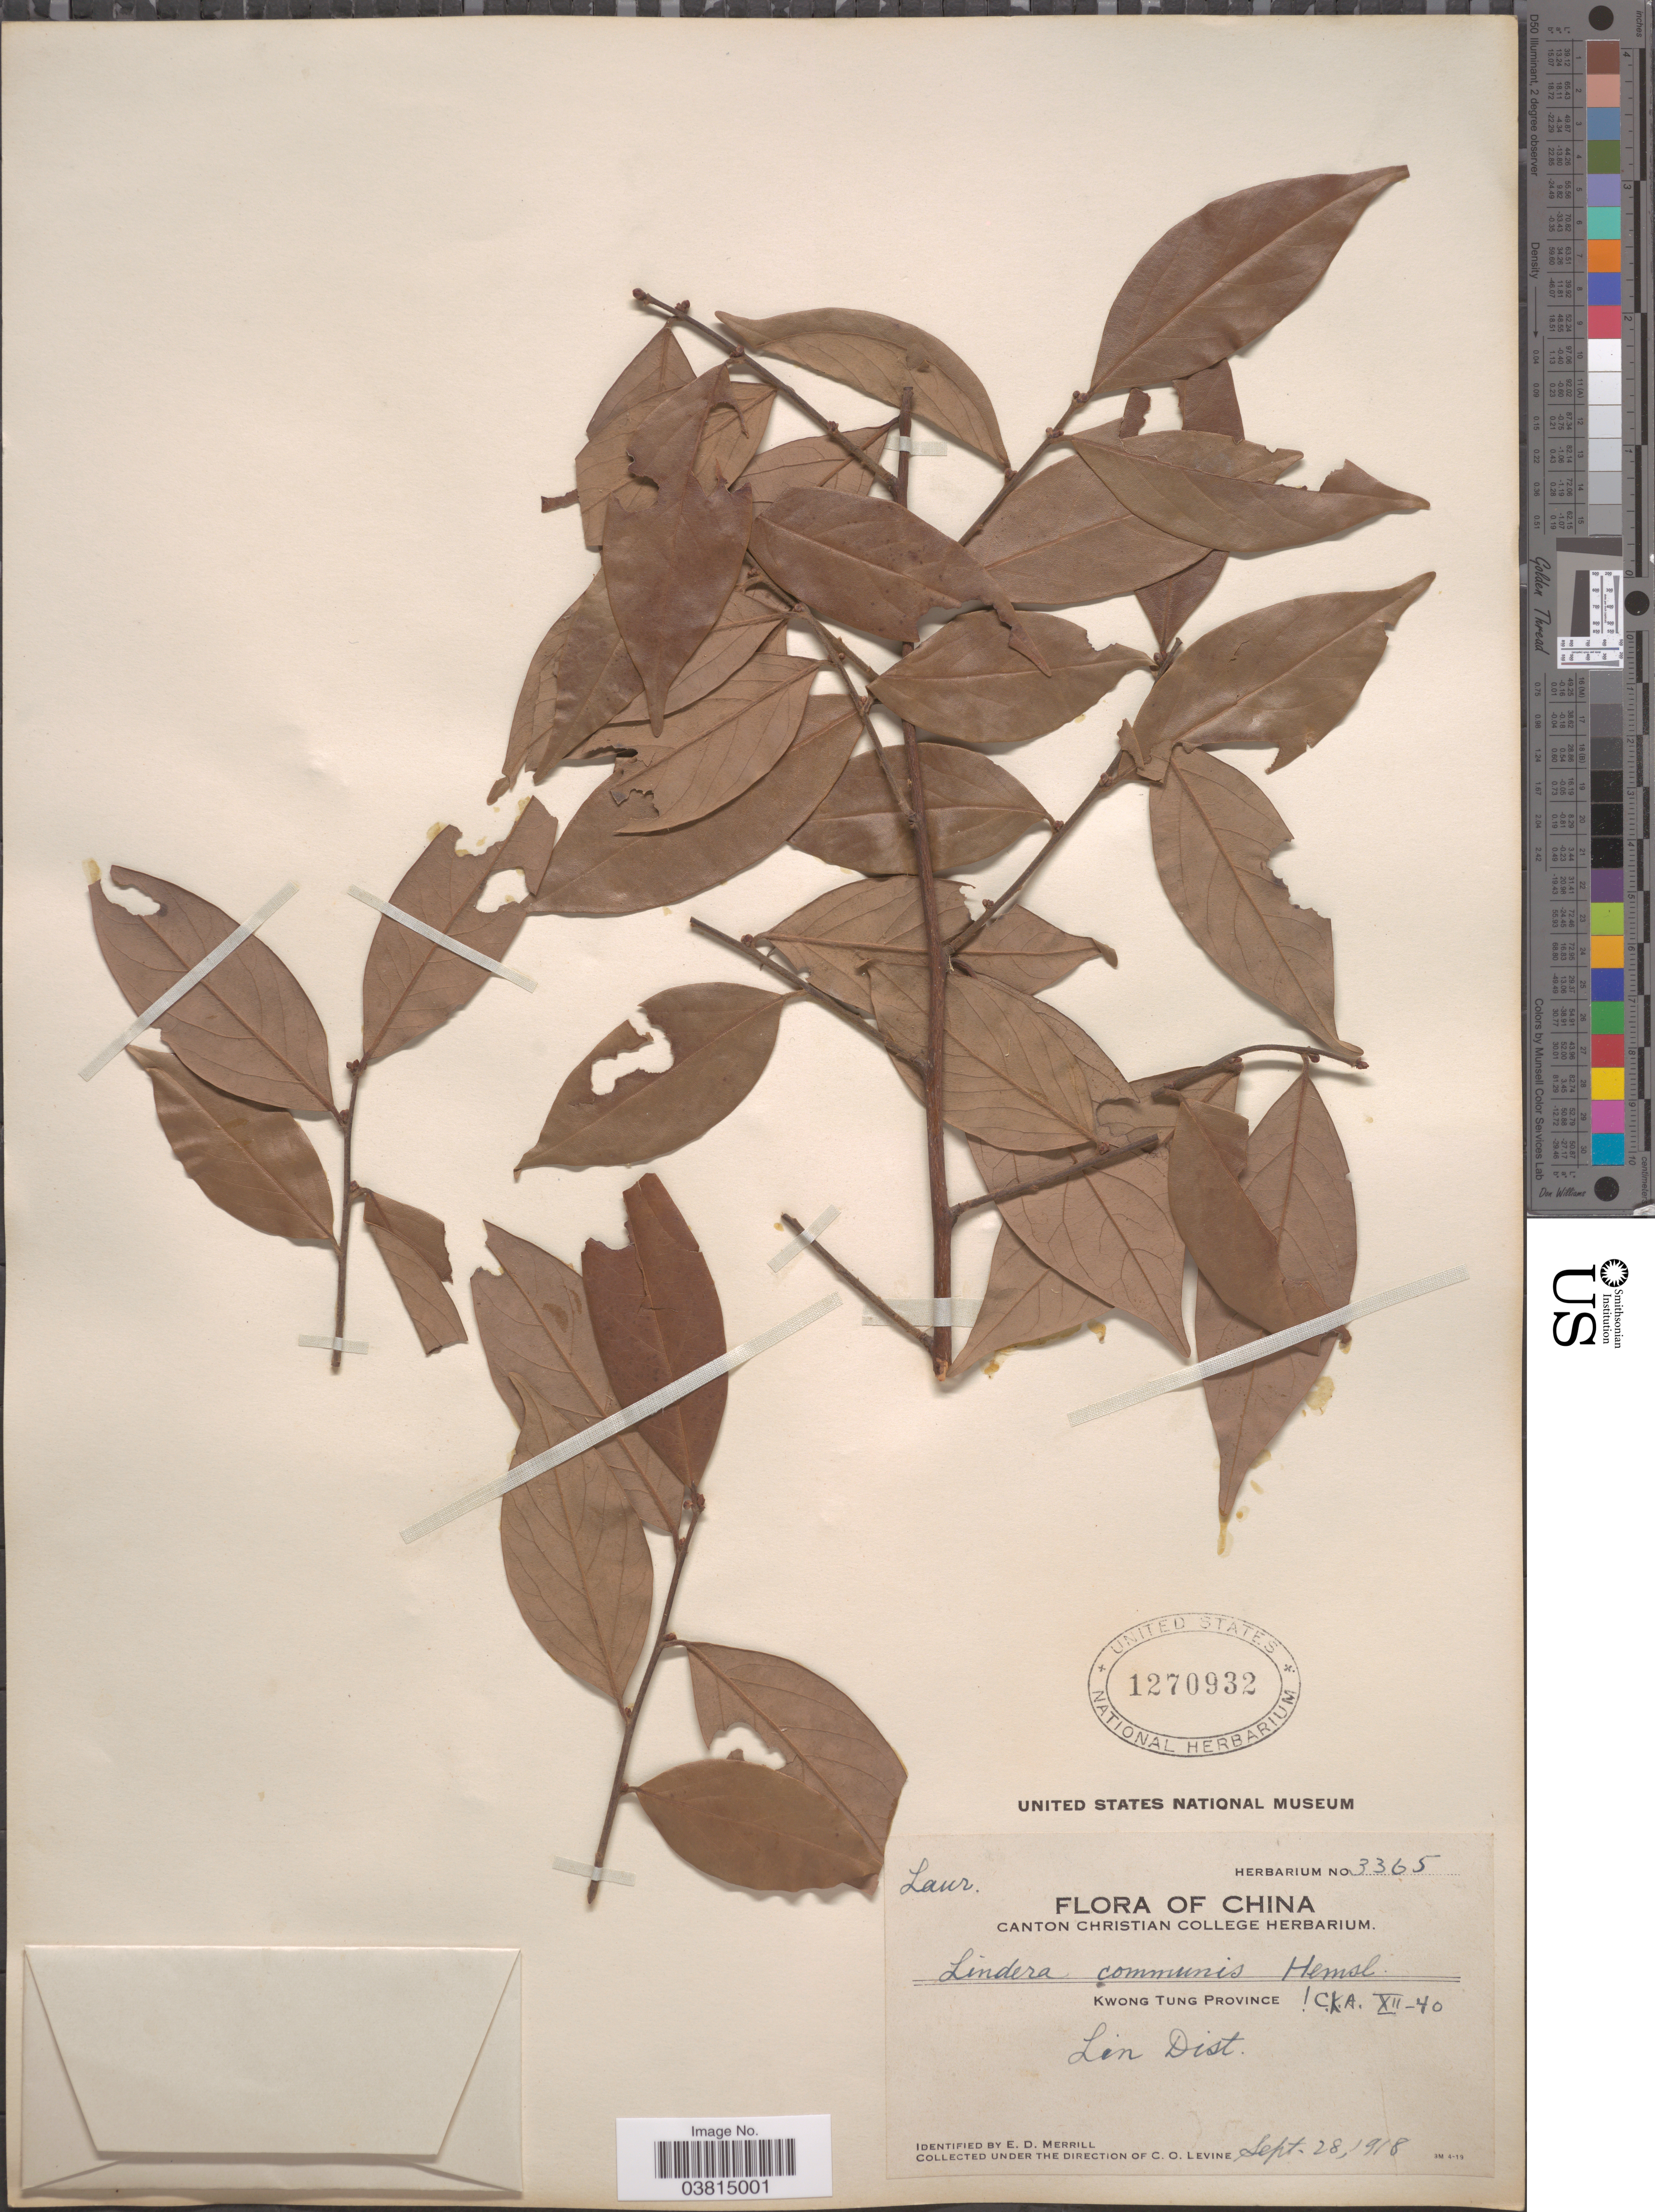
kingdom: Plantae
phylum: Tracheophyta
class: Magnoliopsida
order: Laurales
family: Lauraceae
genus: Lindera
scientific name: Lindera communis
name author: Hemsl.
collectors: C. O. Levine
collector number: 3365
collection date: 1918-09-28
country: China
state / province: Guangdong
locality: Kwong Tung Province. Lin Dist.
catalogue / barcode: US 1270932